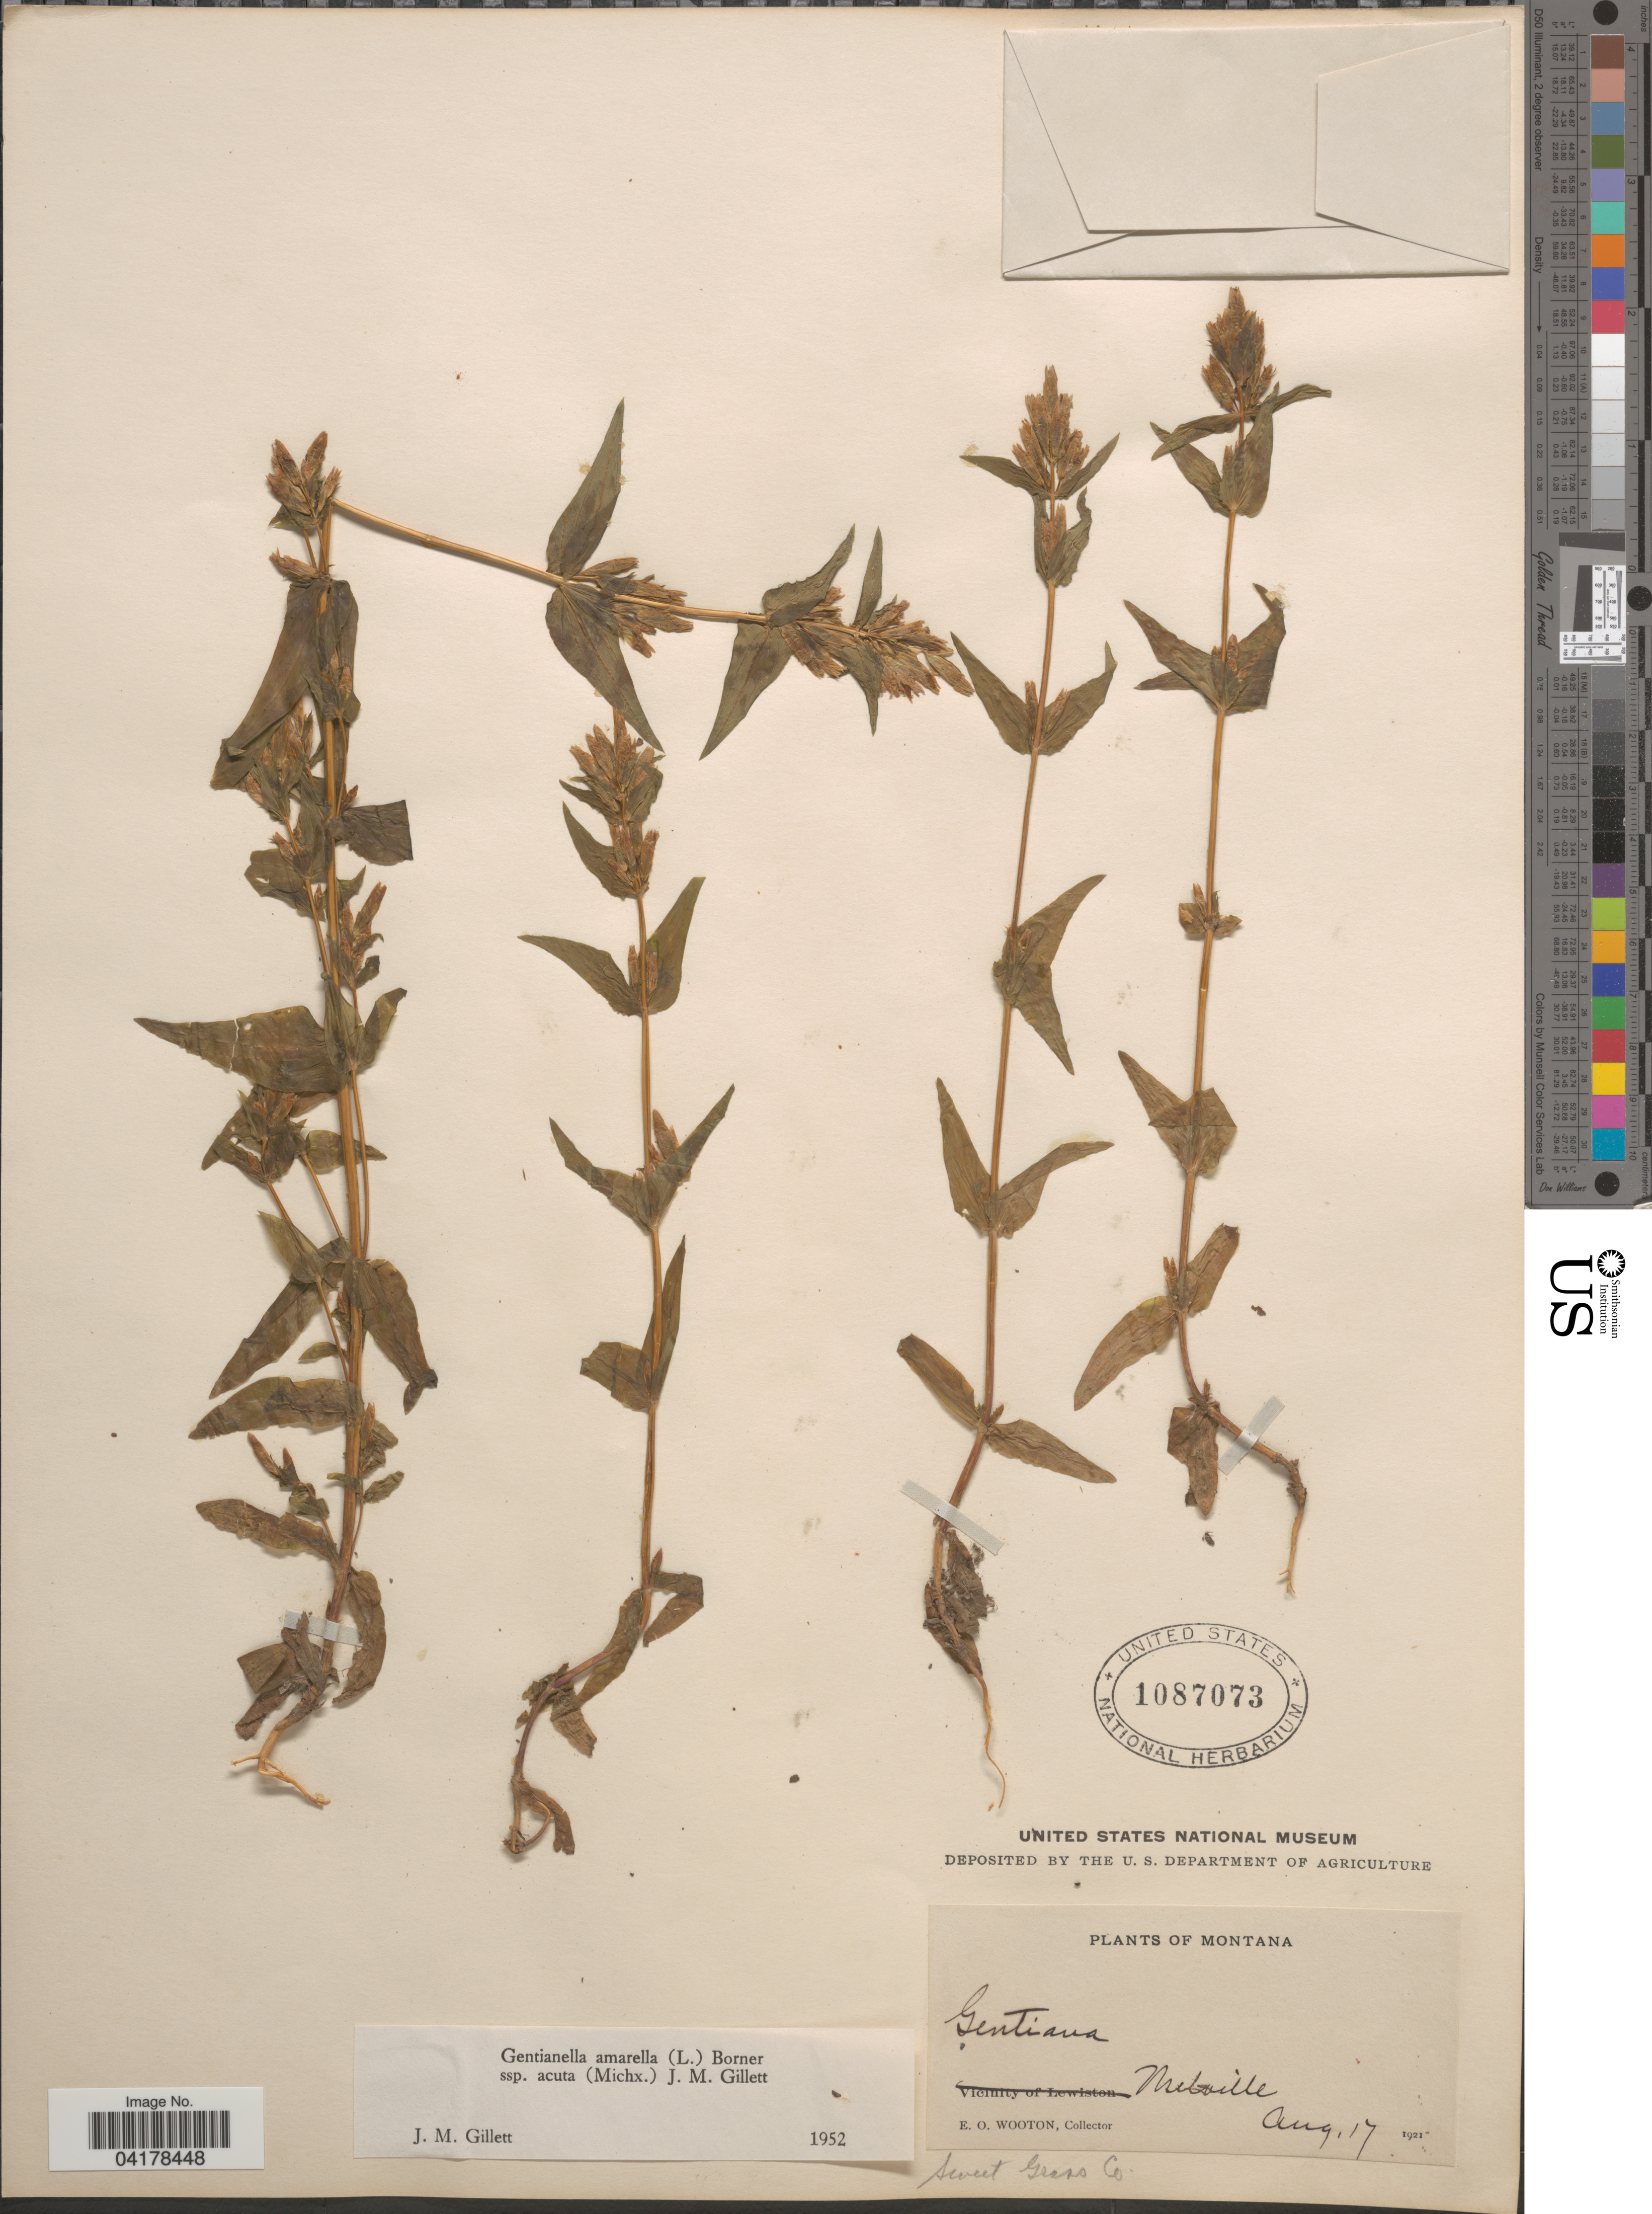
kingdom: Plantae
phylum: Tracheophyta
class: Magnoliopsida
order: Gentianales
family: Gentianaceae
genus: Gentianella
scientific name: Gentianella amarella subsp. acuta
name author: (Michx.) J.M. Gillett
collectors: E. O. Wooton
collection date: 1921-08-17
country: United States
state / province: Montana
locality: Melville. Sweet Grass Co.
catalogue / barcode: US 1087073